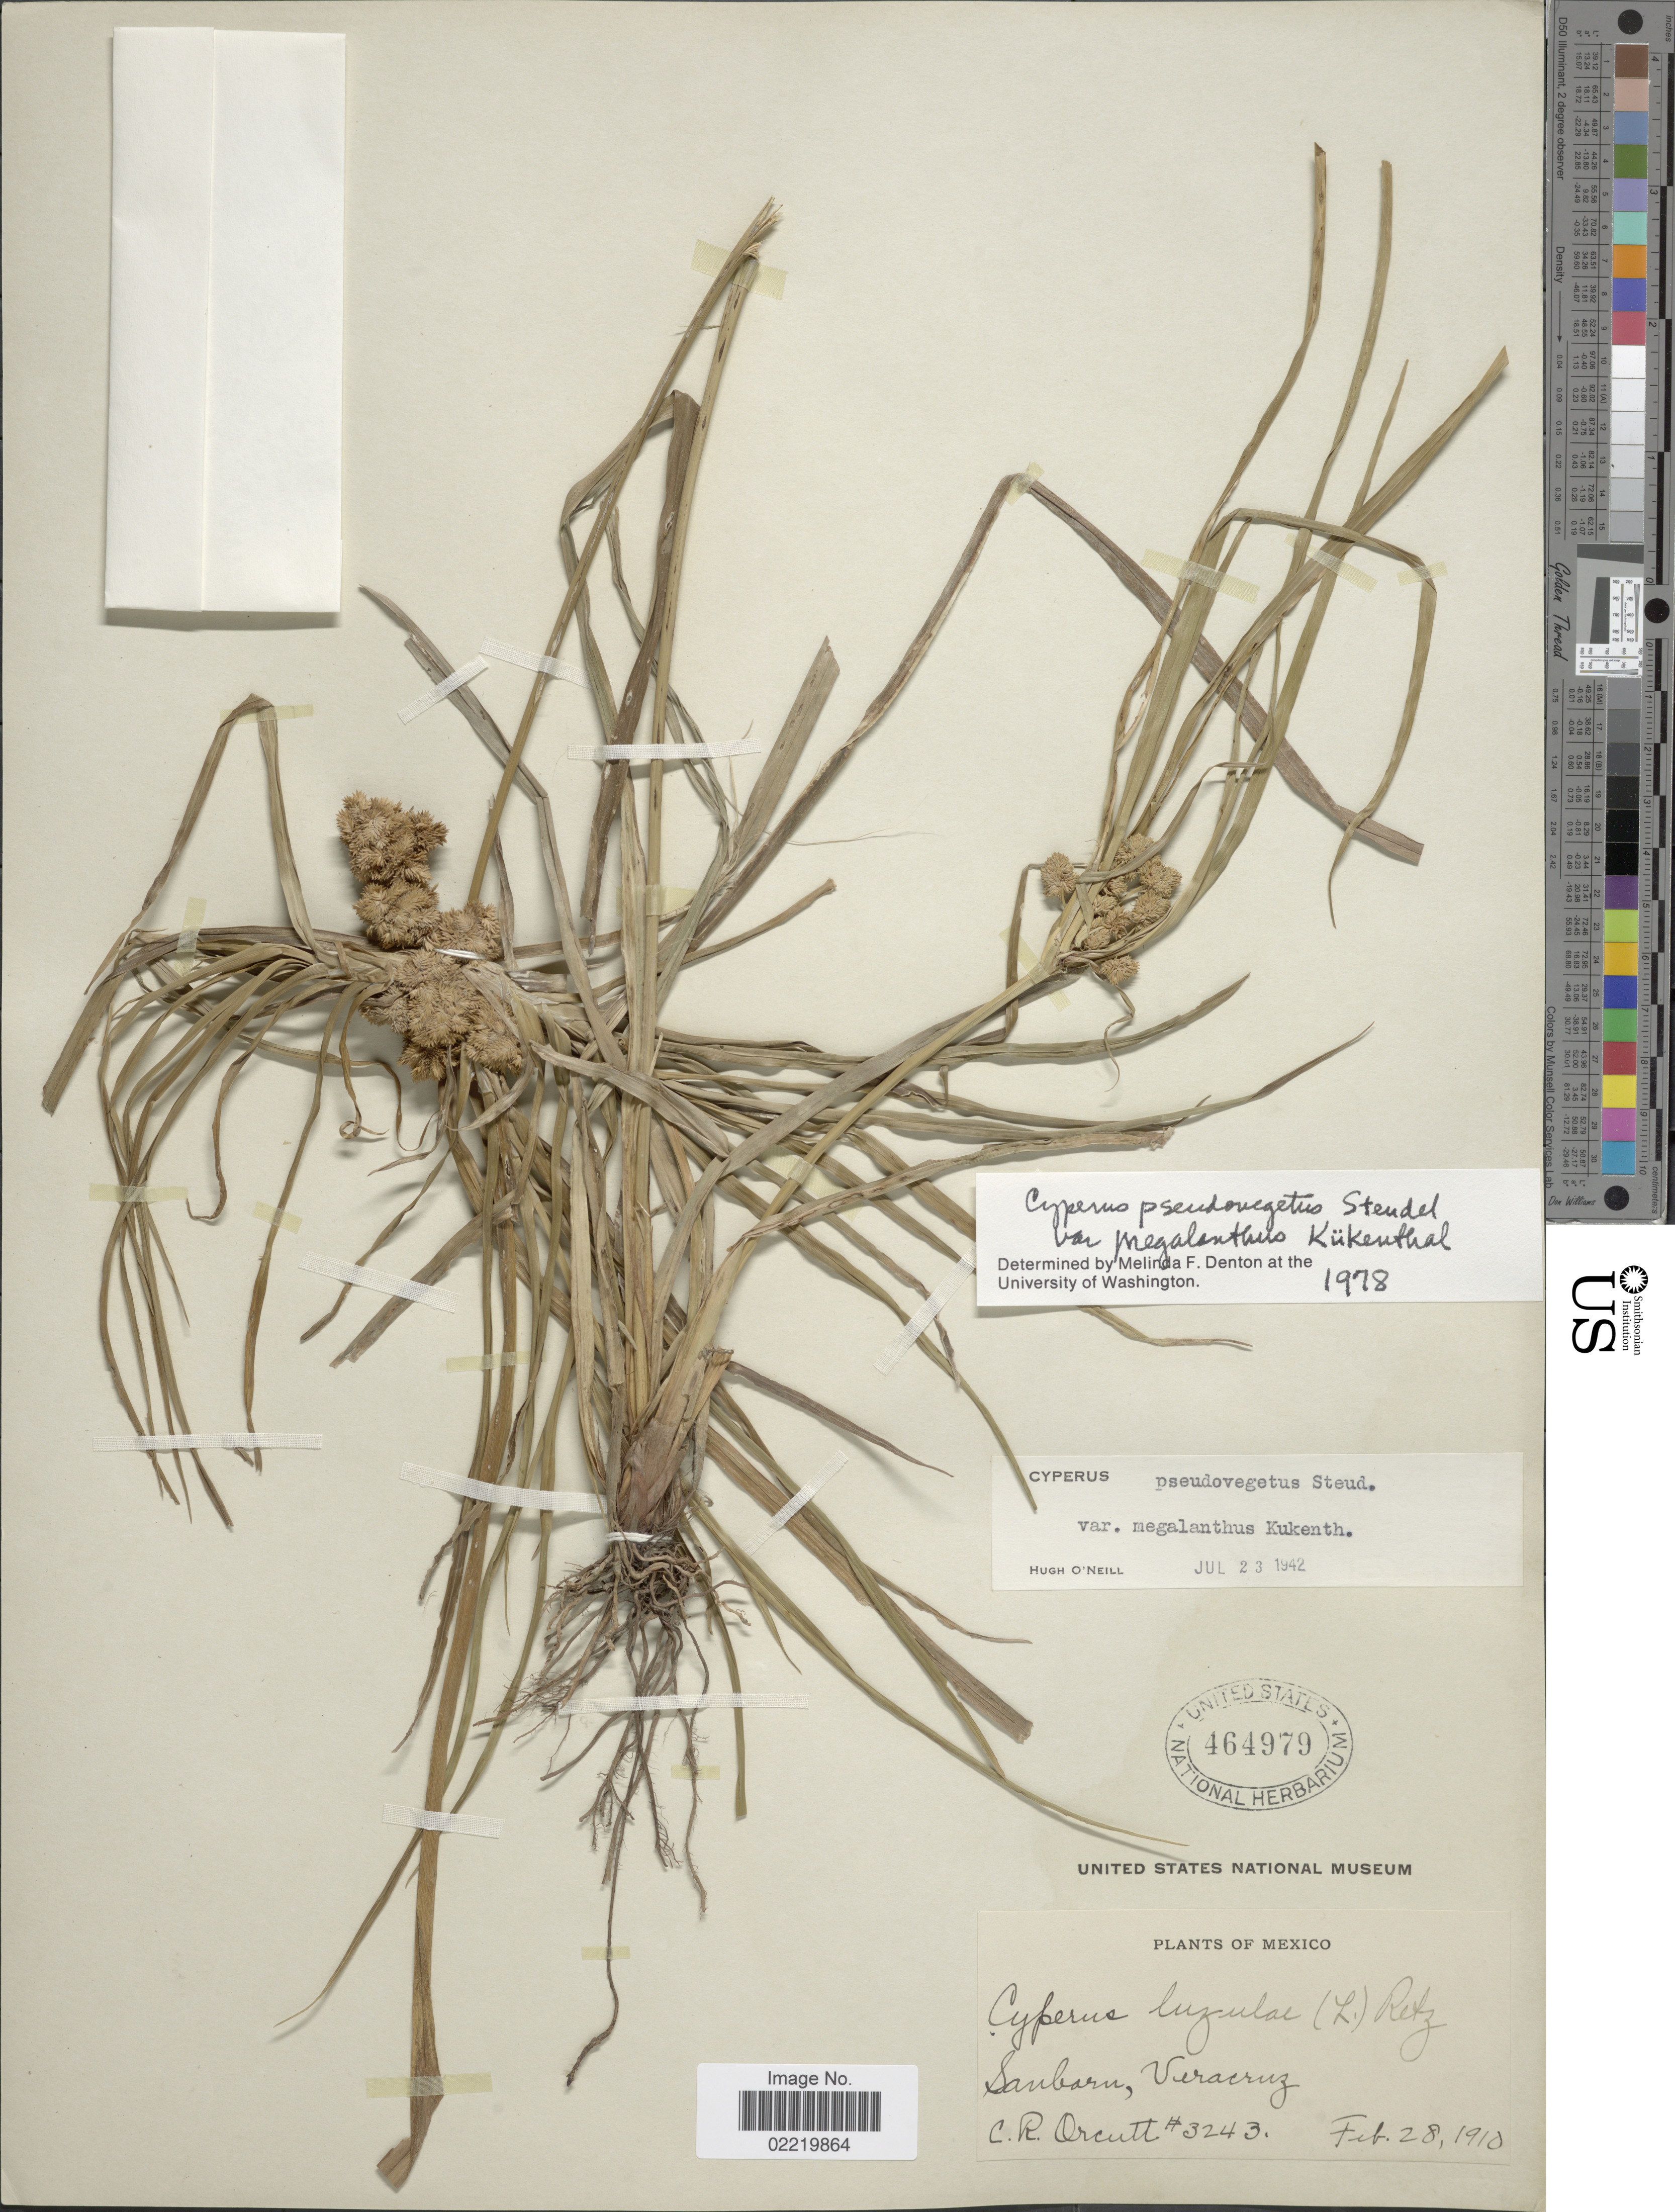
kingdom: Plantae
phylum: Tracheophyta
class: Liliopsida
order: Poales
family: Cyperaceae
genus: Cyperus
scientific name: Cyperus pseudovegetus var. megalanthus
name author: Kük. in Engl.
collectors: C. R. Orcutt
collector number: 3243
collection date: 1910-02-28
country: Mexico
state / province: Veracruz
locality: Sanbarn, Veracruz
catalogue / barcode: US 464979